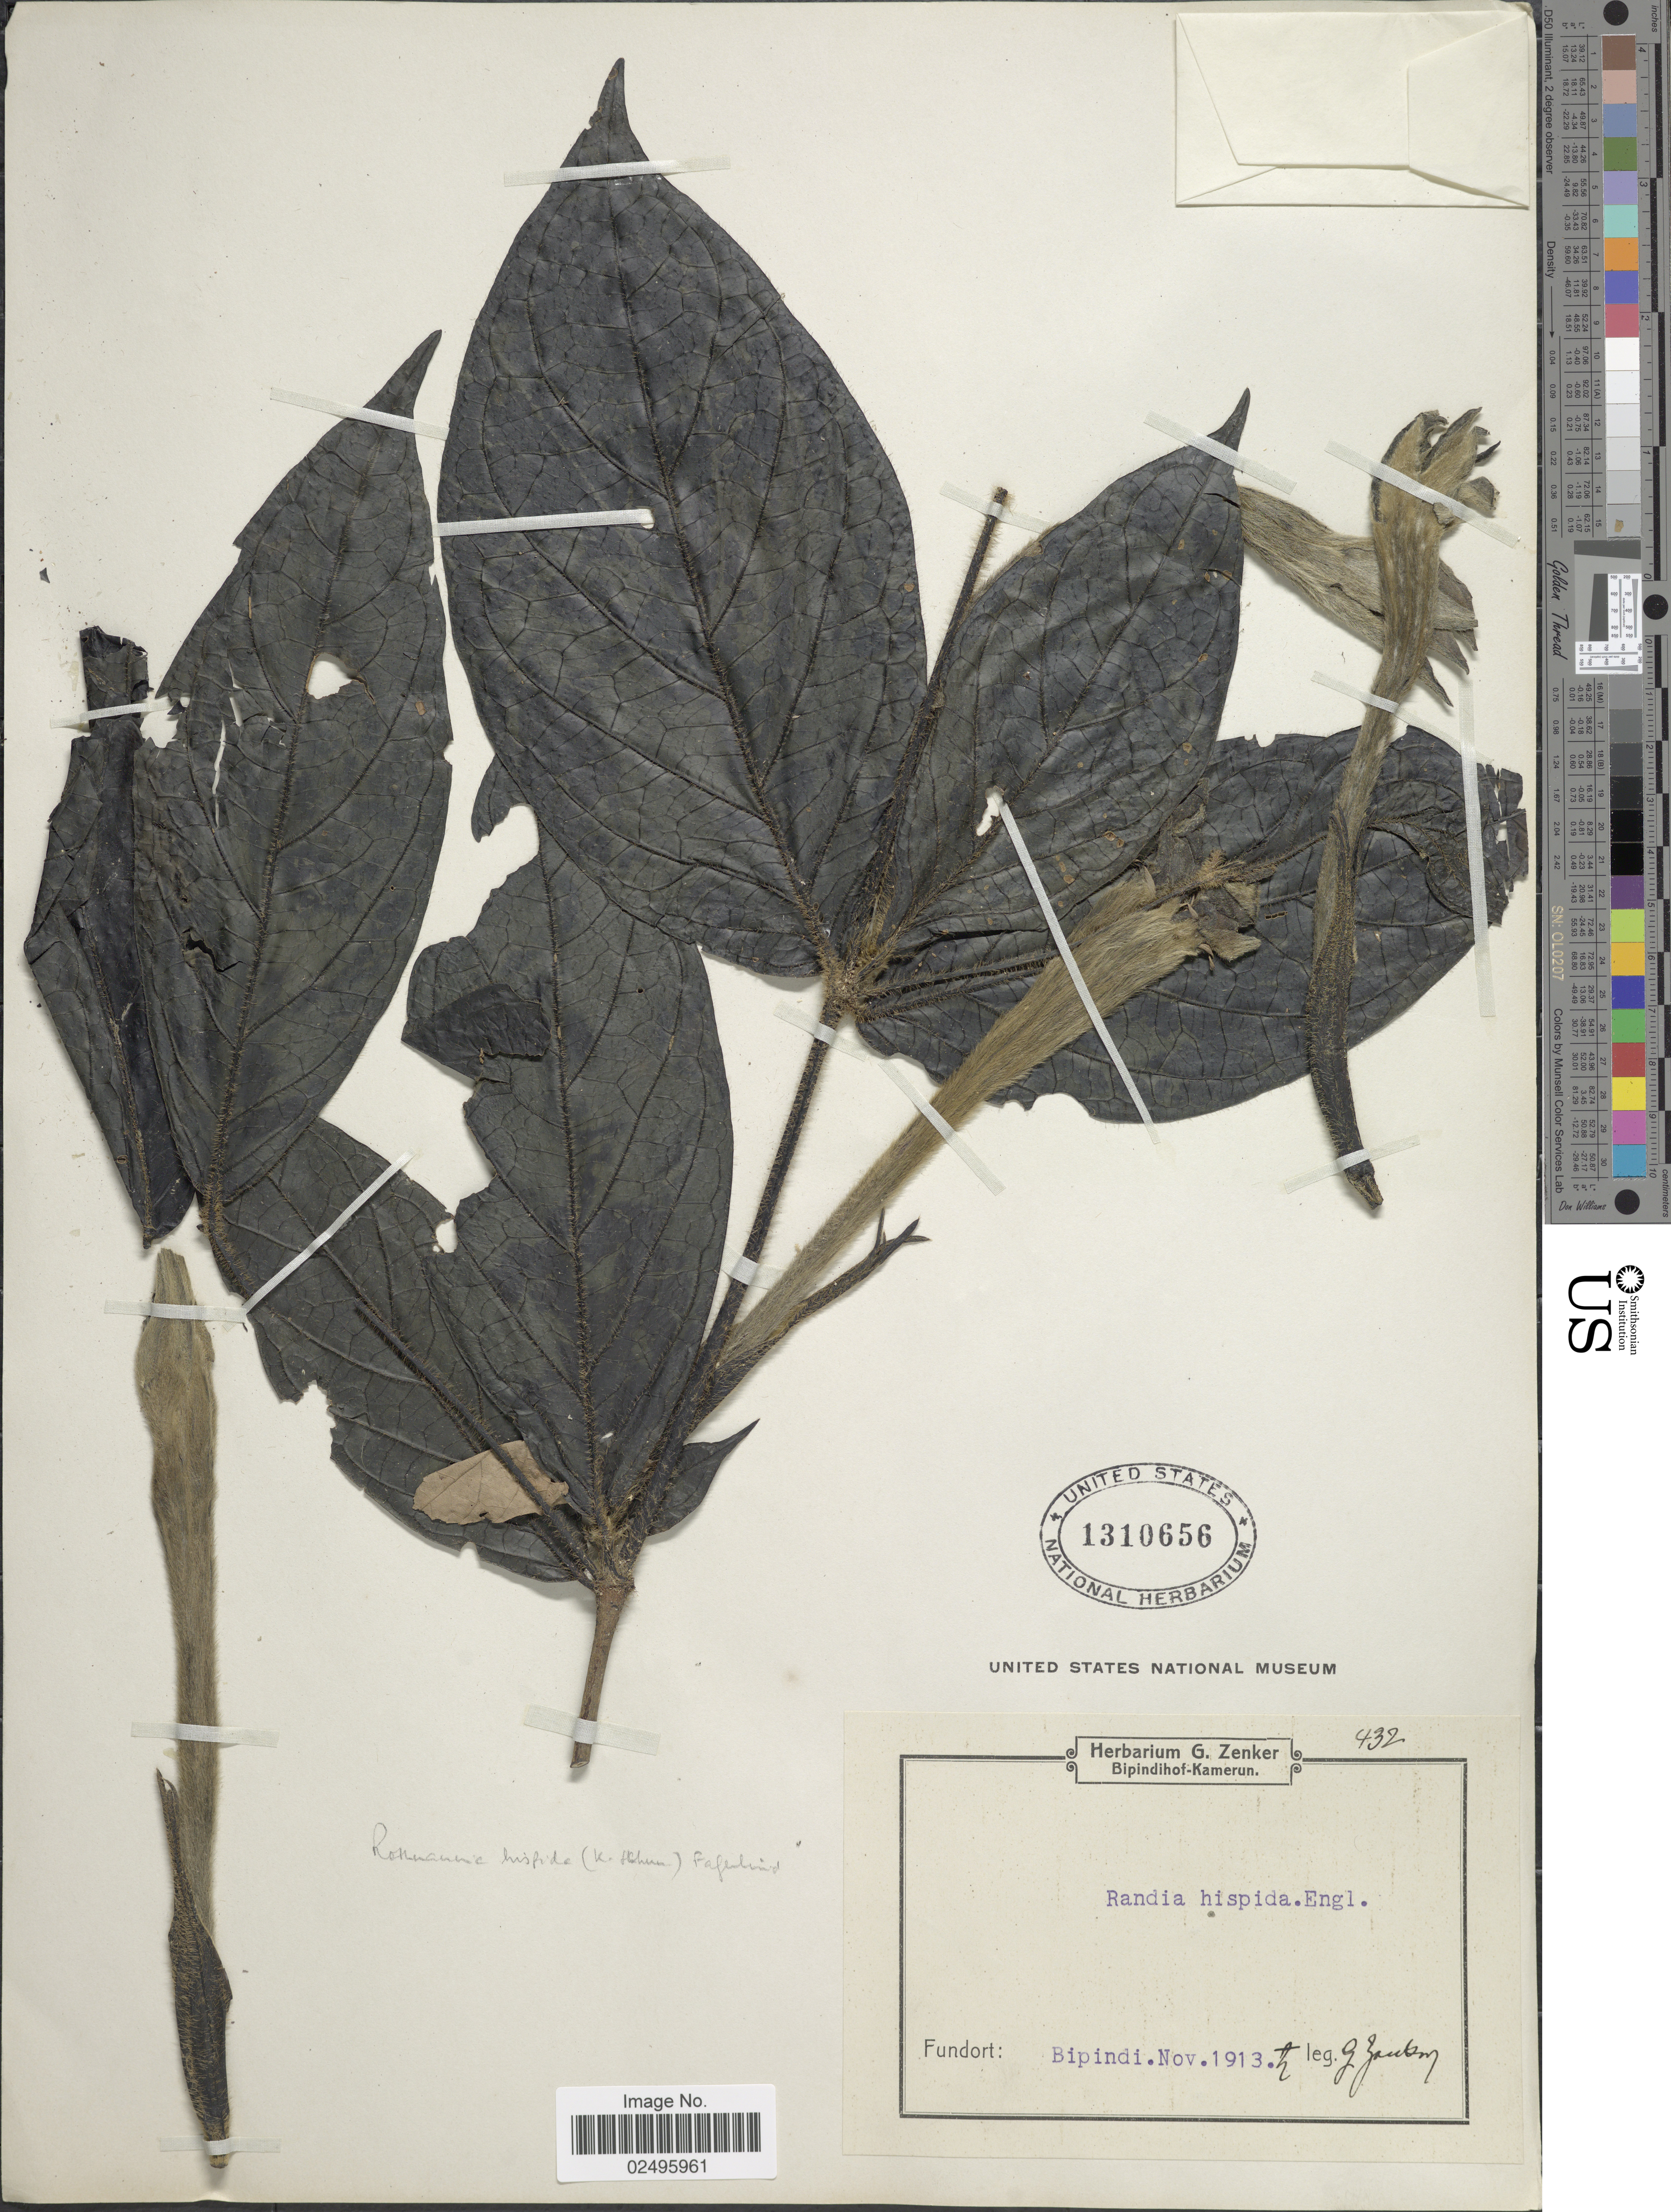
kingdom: Plantae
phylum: Tracheophyta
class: Magnoliopsida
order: Gentianales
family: Rubiaceae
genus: Rothmannia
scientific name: Rothmannia hispida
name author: (K. Schum.) Fagerl.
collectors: G. A. Zenker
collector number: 432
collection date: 1913-11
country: Cameroon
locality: Bipindi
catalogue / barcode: US 1310656